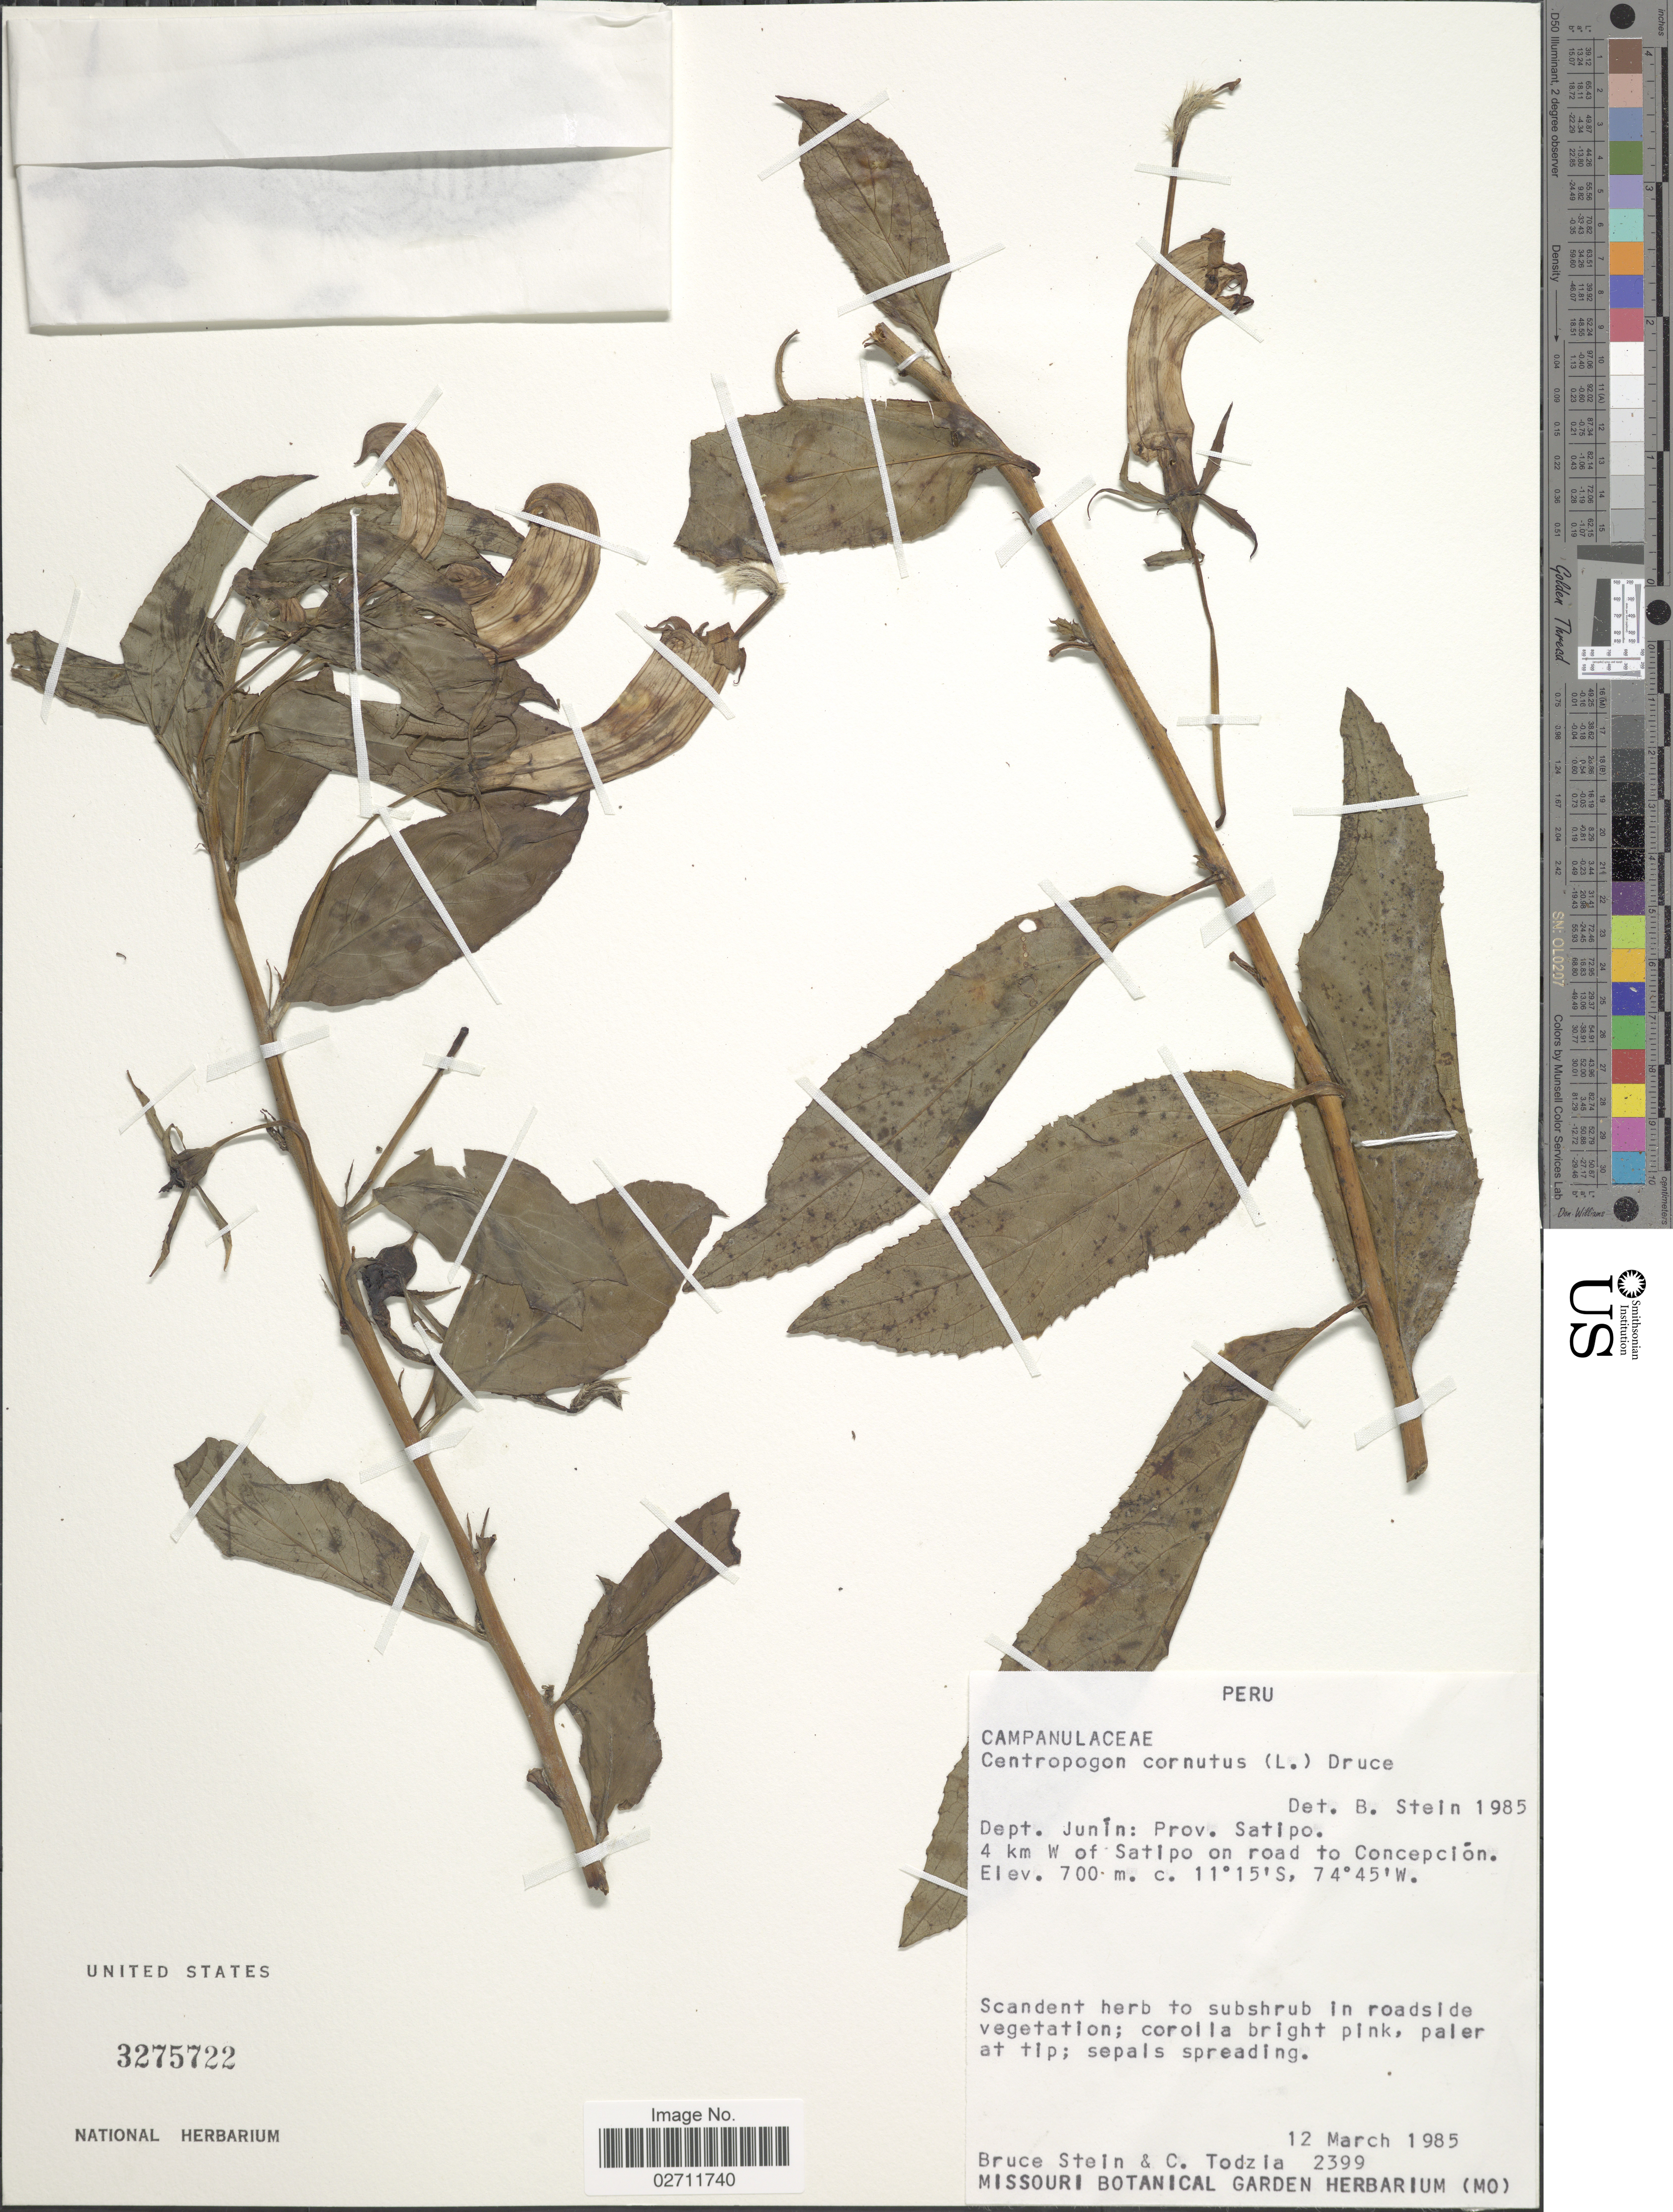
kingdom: Plantae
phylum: Tracheophyta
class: Magnoliopsida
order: Asterales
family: Campanulaceae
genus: Centropogon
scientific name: Centropogon cornutus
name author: (L.) Druce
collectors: B. A. Stein & C. A. Todzia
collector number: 2399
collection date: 1985-03-12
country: Peru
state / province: Junín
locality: Prov. Satipo. 4 km W of Satipo on road to Concepcion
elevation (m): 700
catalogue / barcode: US 3275722